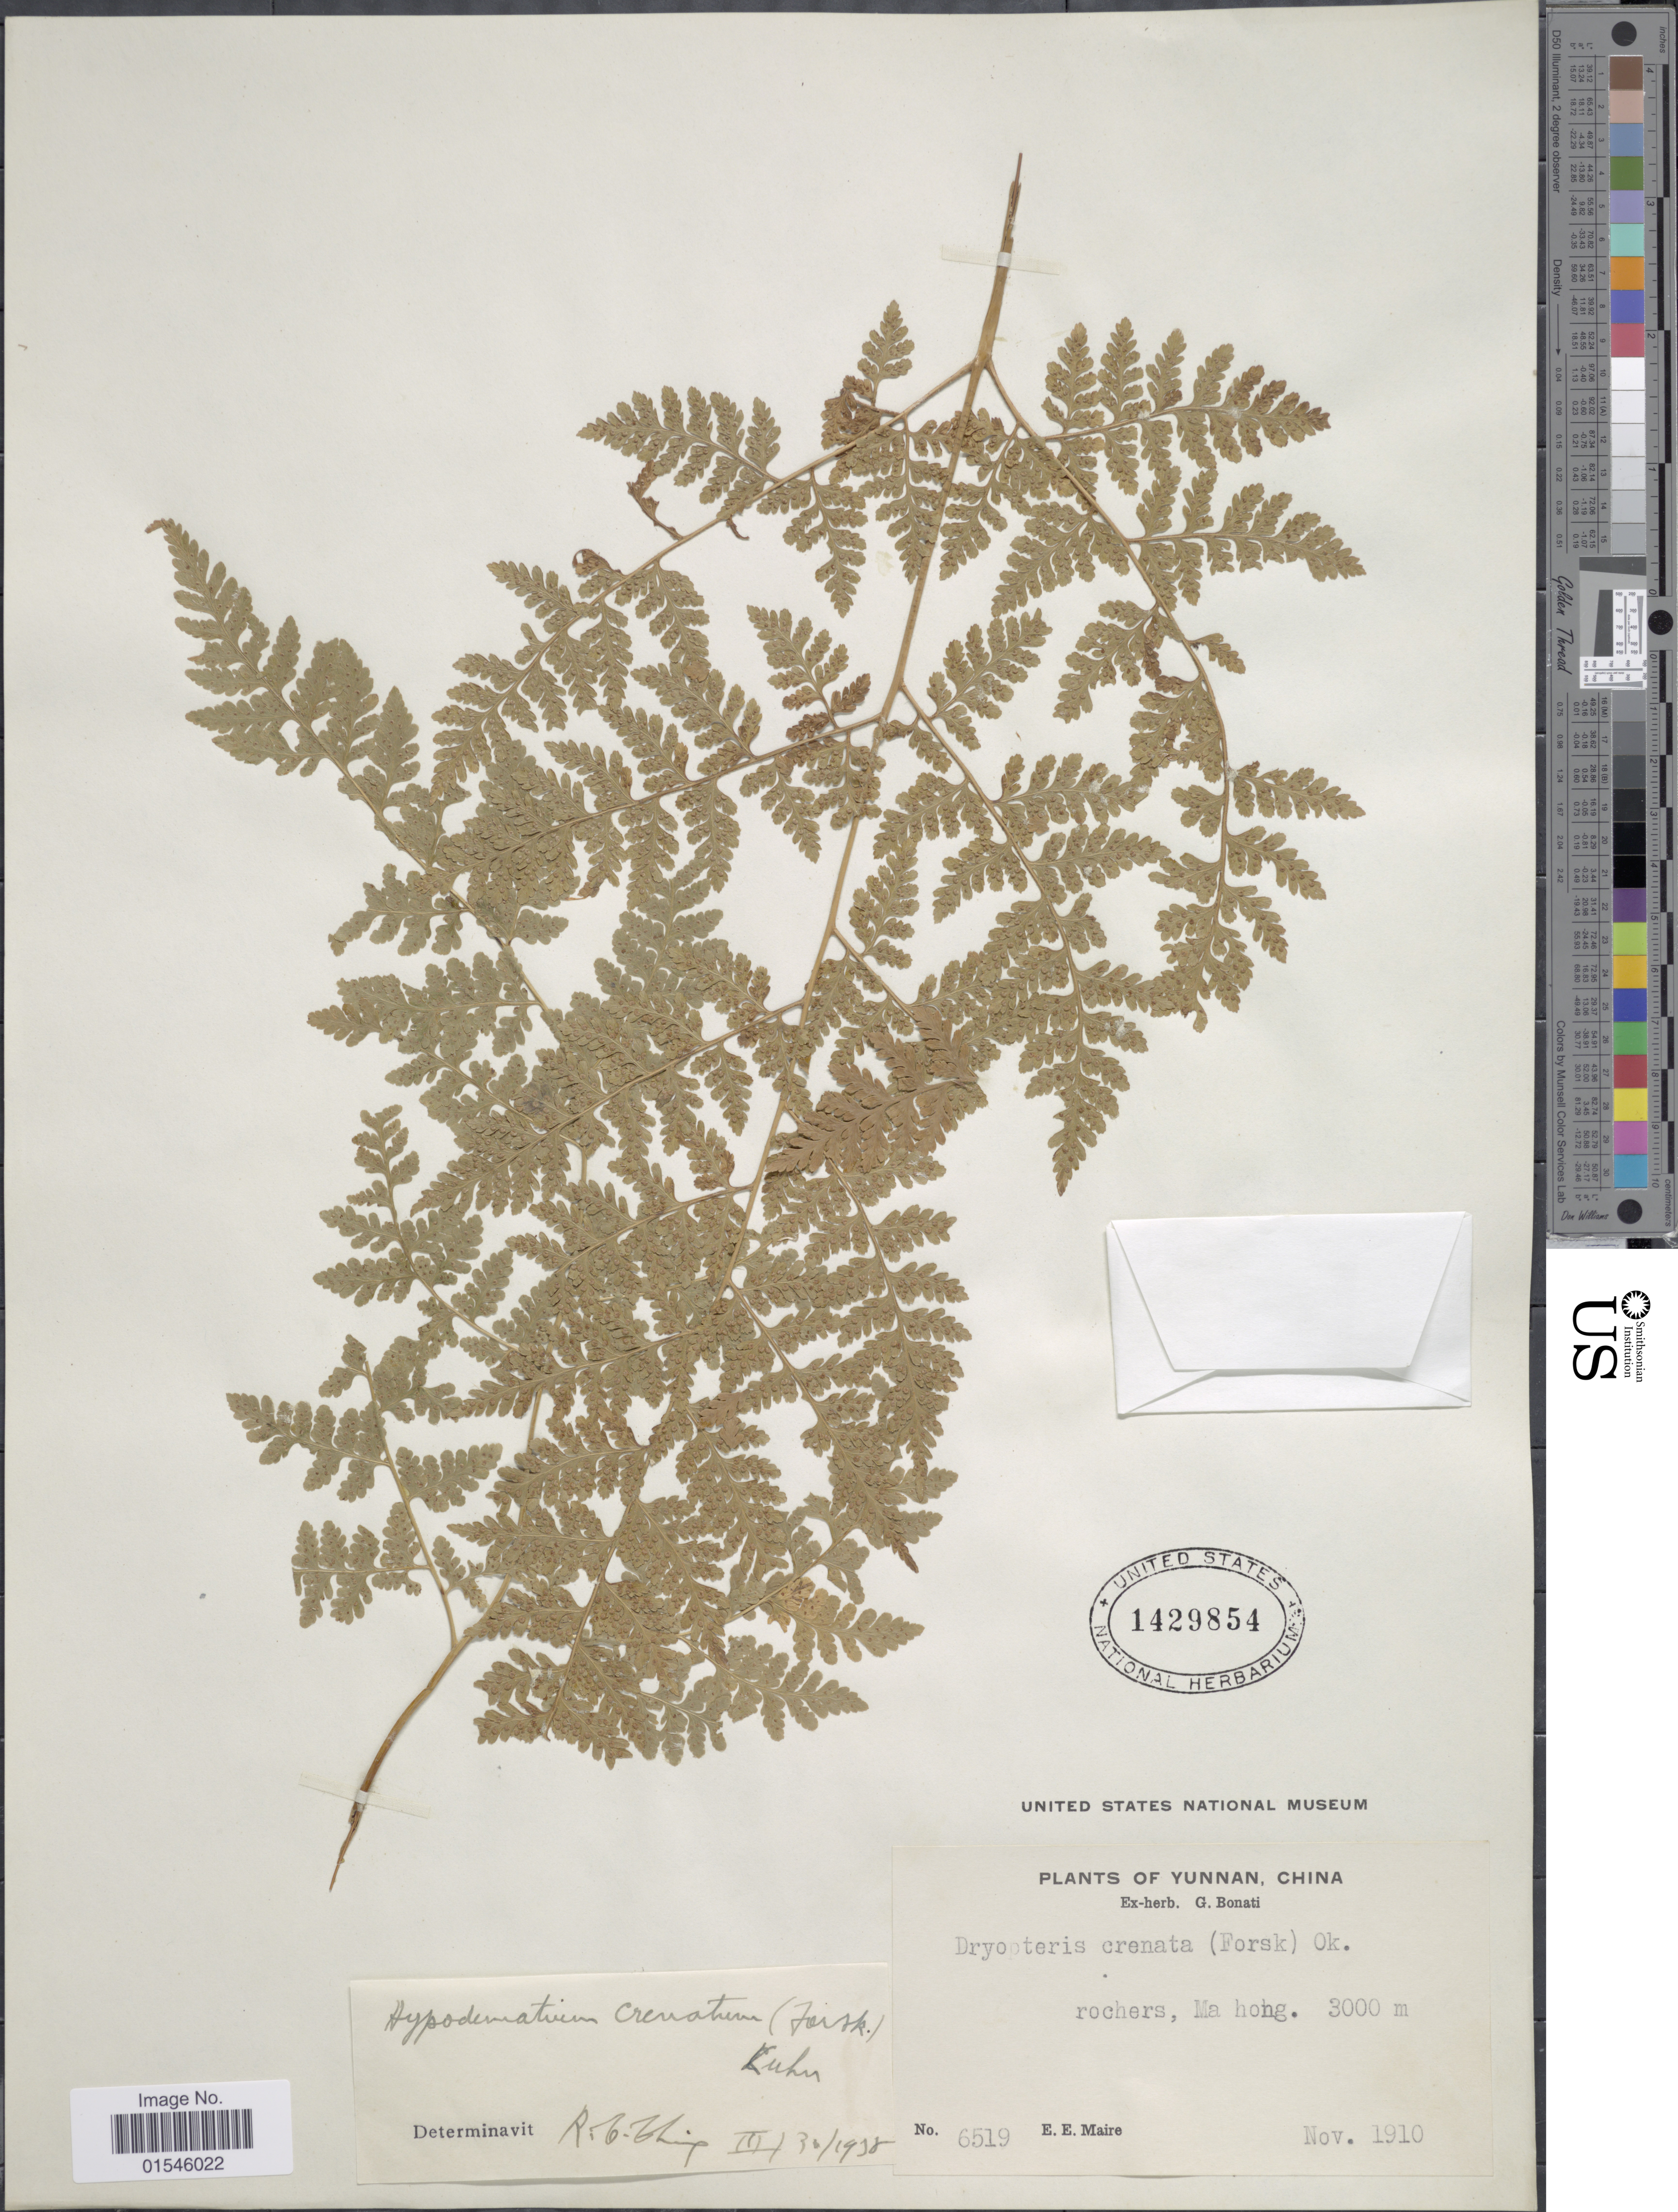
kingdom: Plantae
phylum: Tracheophyta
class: Polypodiopsida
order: Polypodiales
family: Hypodematiaceae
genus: Hypodematium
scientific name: Hypodematium crenatum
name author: (Forssk.) Kuhn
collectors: E. E. Maire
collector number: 6519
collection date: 1910-11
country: China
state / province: Yunnan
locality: Rochers, Ma hong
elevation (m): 3000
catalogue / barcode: US 1429854